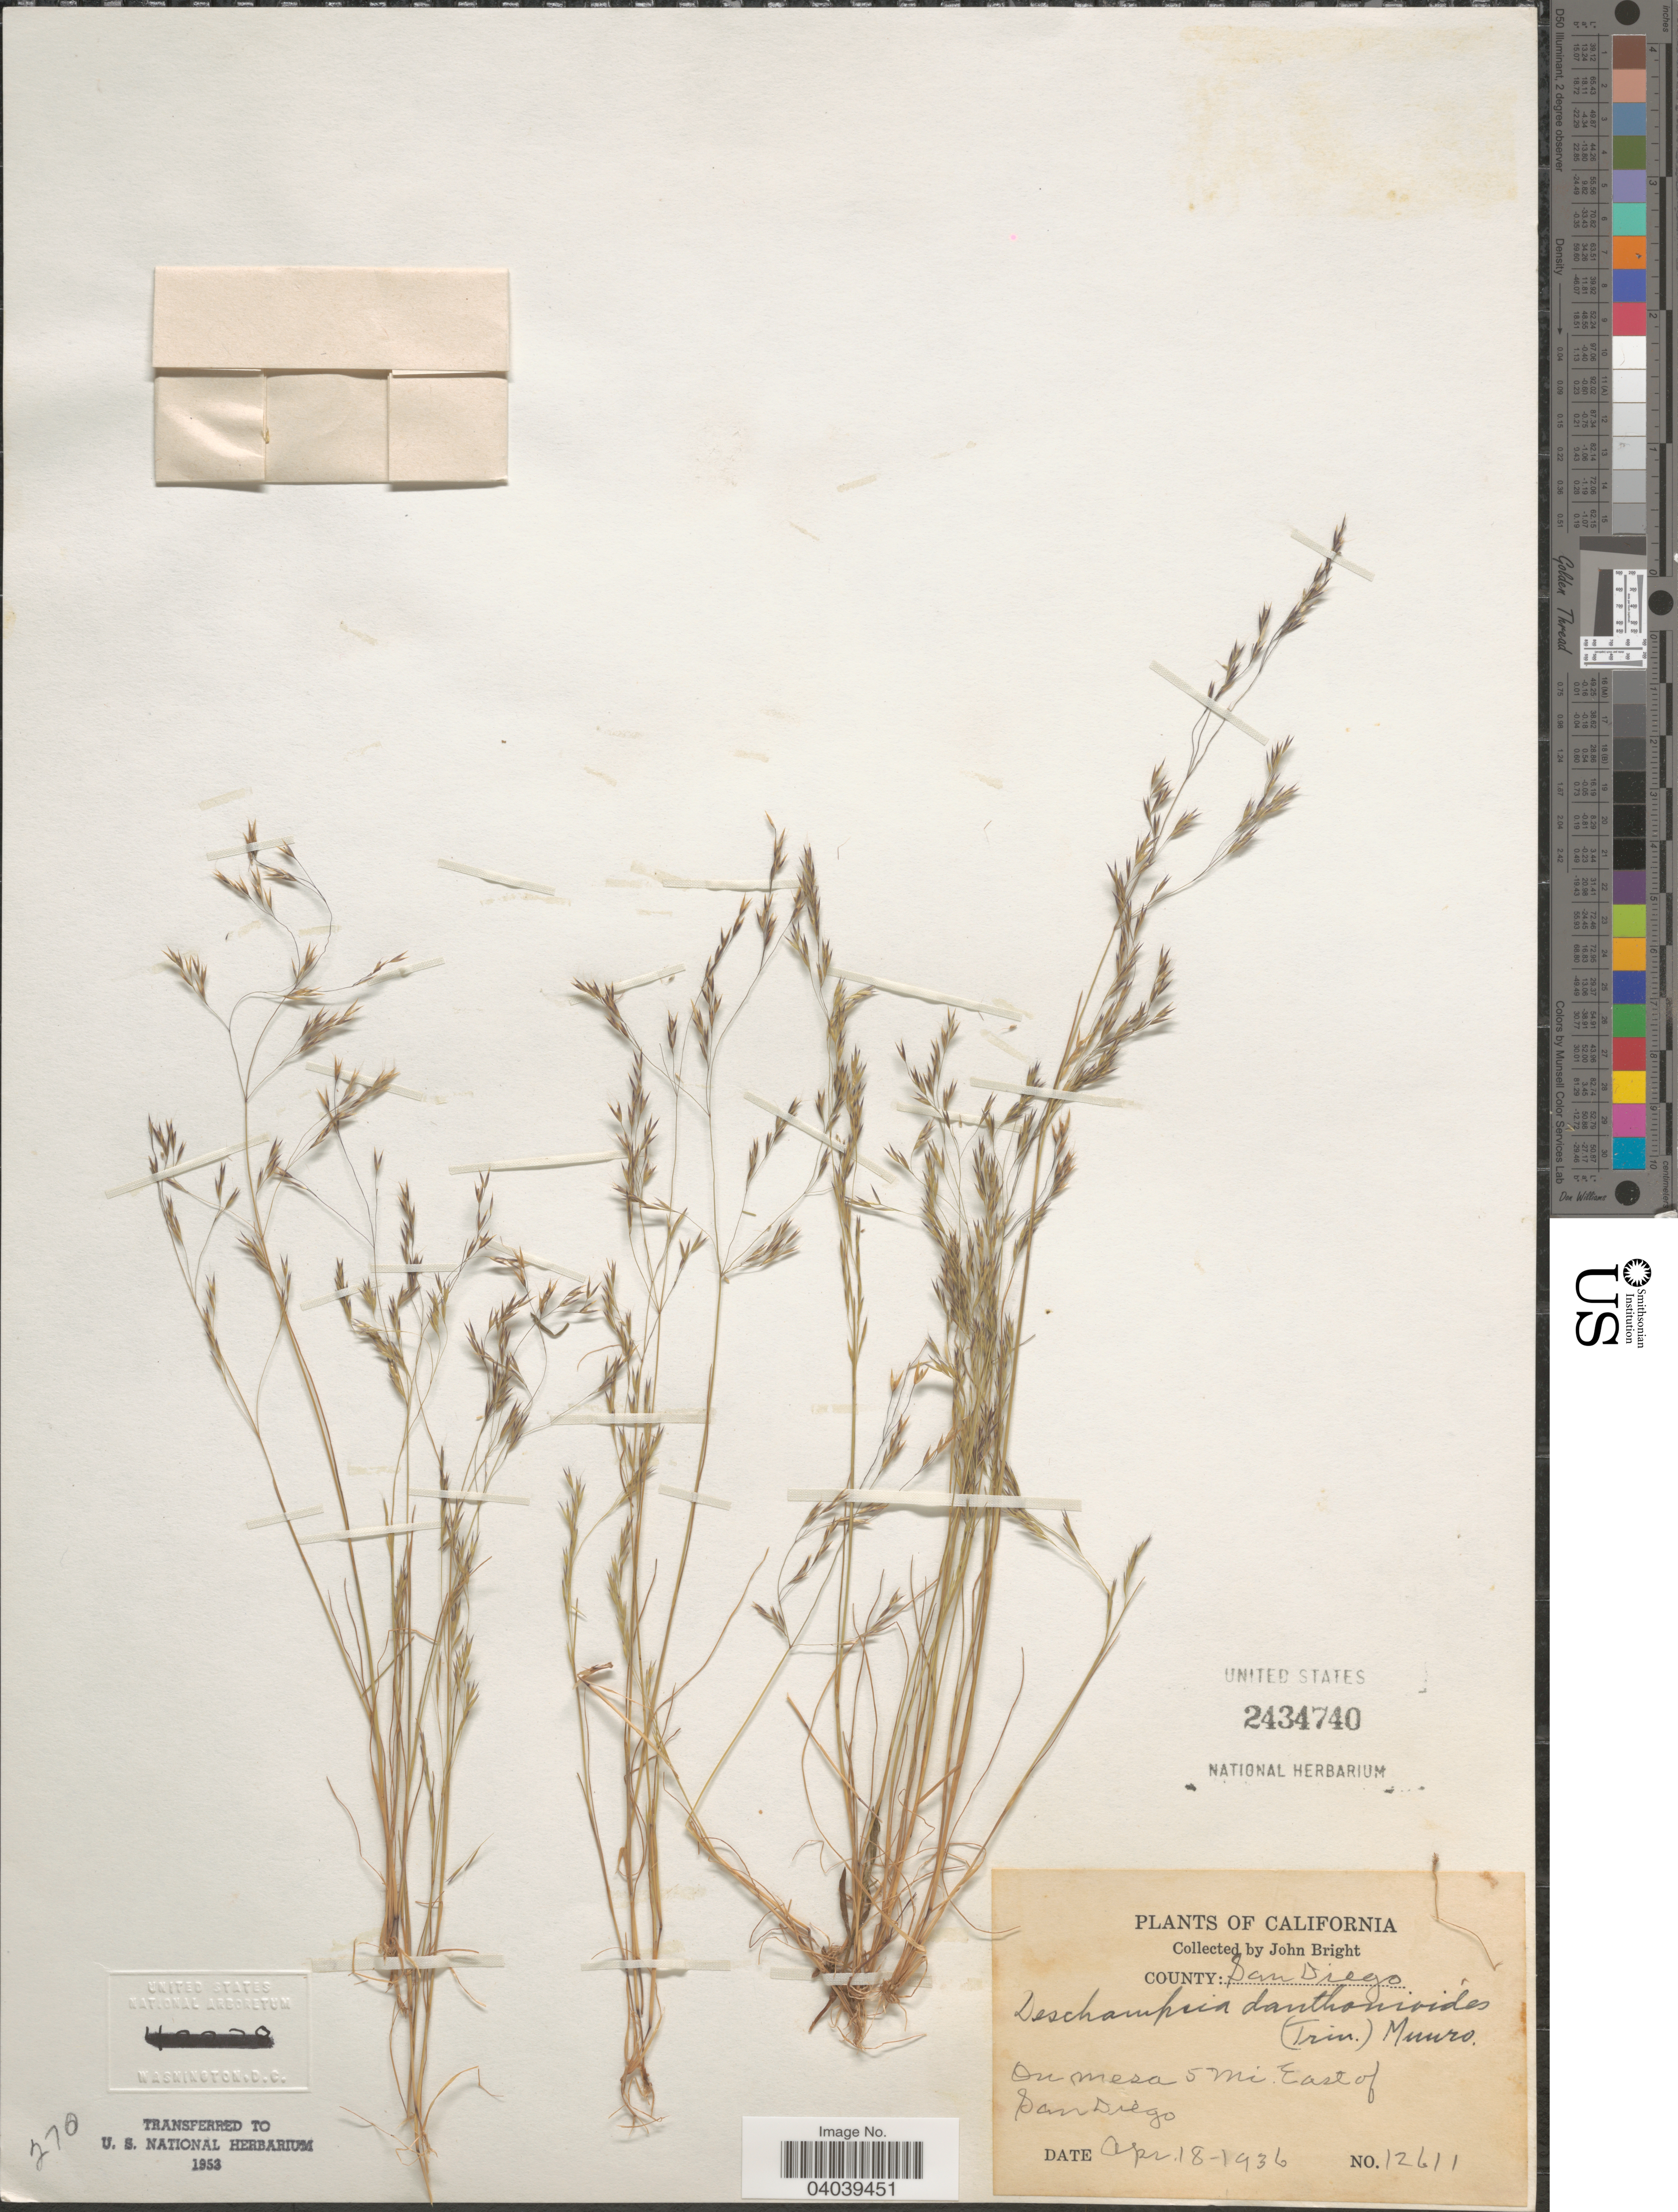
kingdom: Plantae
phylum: Tracheophyta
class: Liliopsida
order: Poales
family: Poaceae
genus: Deschampsia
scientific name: Deschampsia danthonioides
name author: (Trin.) Munro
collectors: J. Bright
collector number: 12611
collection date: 1936-04-18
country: United States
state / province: California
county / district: San Diego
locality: County: San Diego. On mesa 5 Mi. East of San Diego.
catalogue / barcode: US 2434740